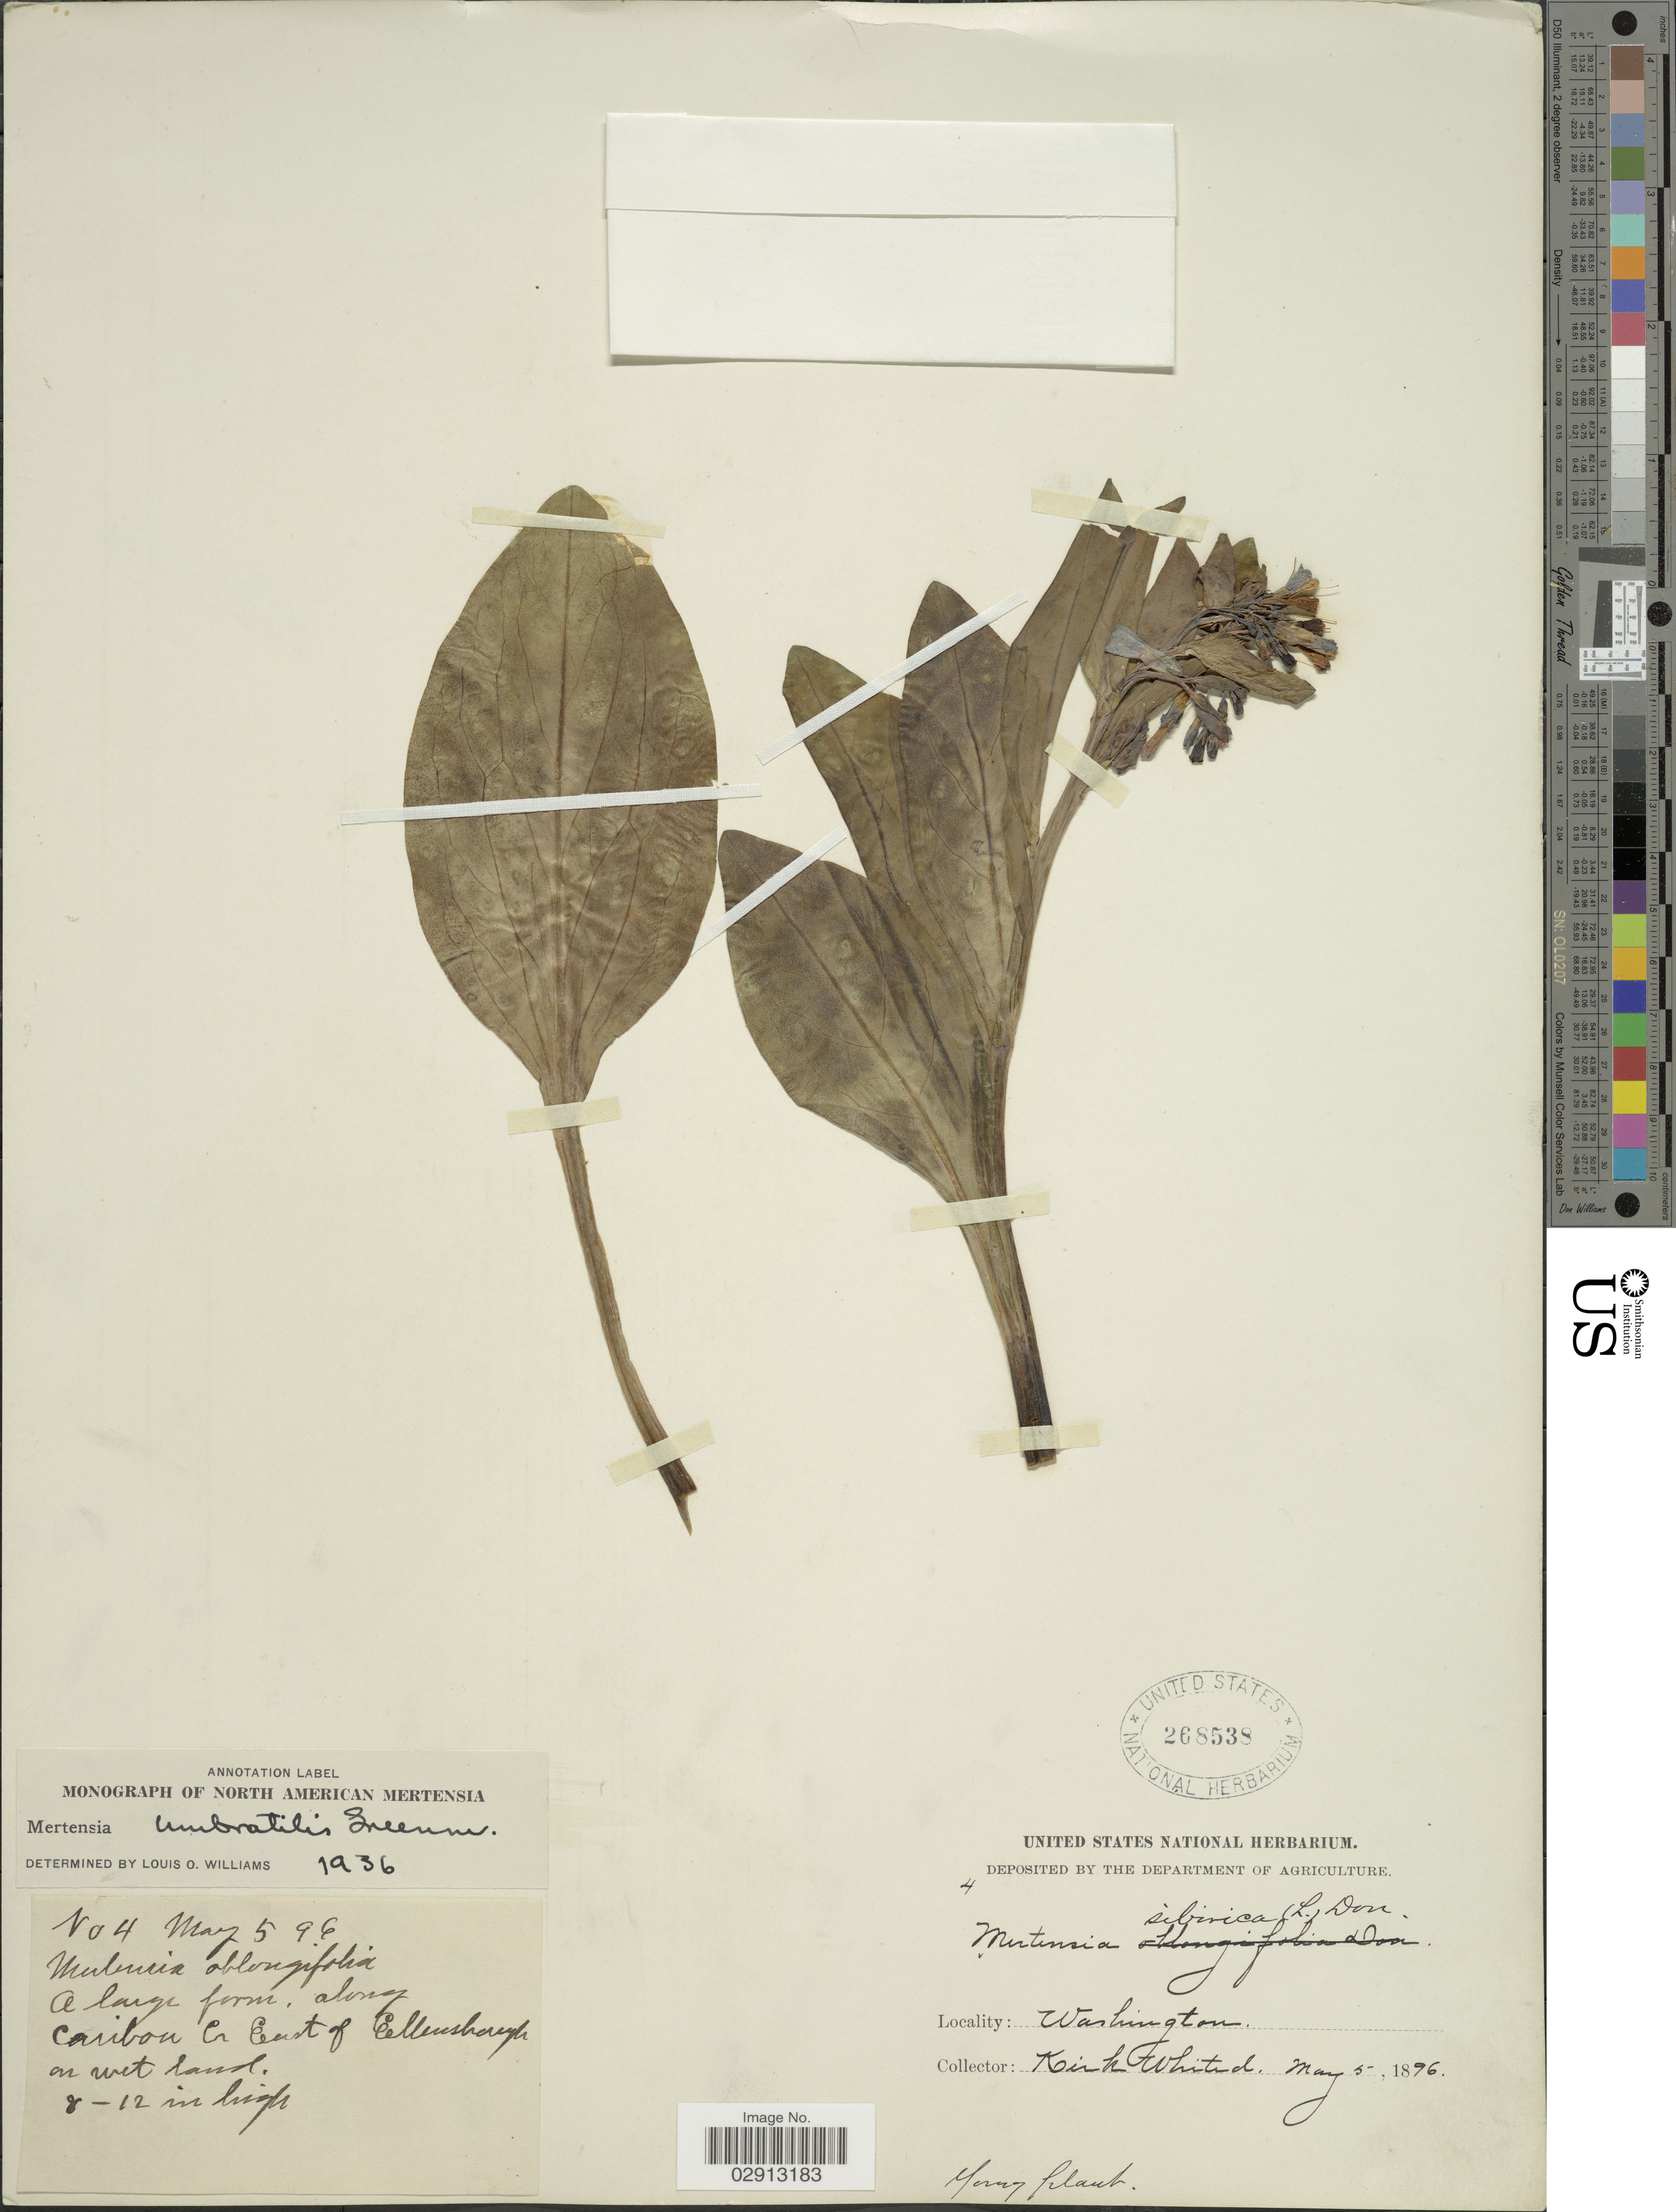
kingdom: Plantae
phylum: Tracheophyta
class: Magnoliopsida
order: Boraginales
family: Boraginaceae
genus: Mertensia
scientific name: Mertensia umbratilis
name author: Greenm.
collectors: K. Whited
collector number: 4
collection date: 1896-05-05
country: United States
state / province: Washington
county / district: Kittitas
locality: Along Caribou Cr. East of Ellensburg.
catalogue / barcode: US 268538